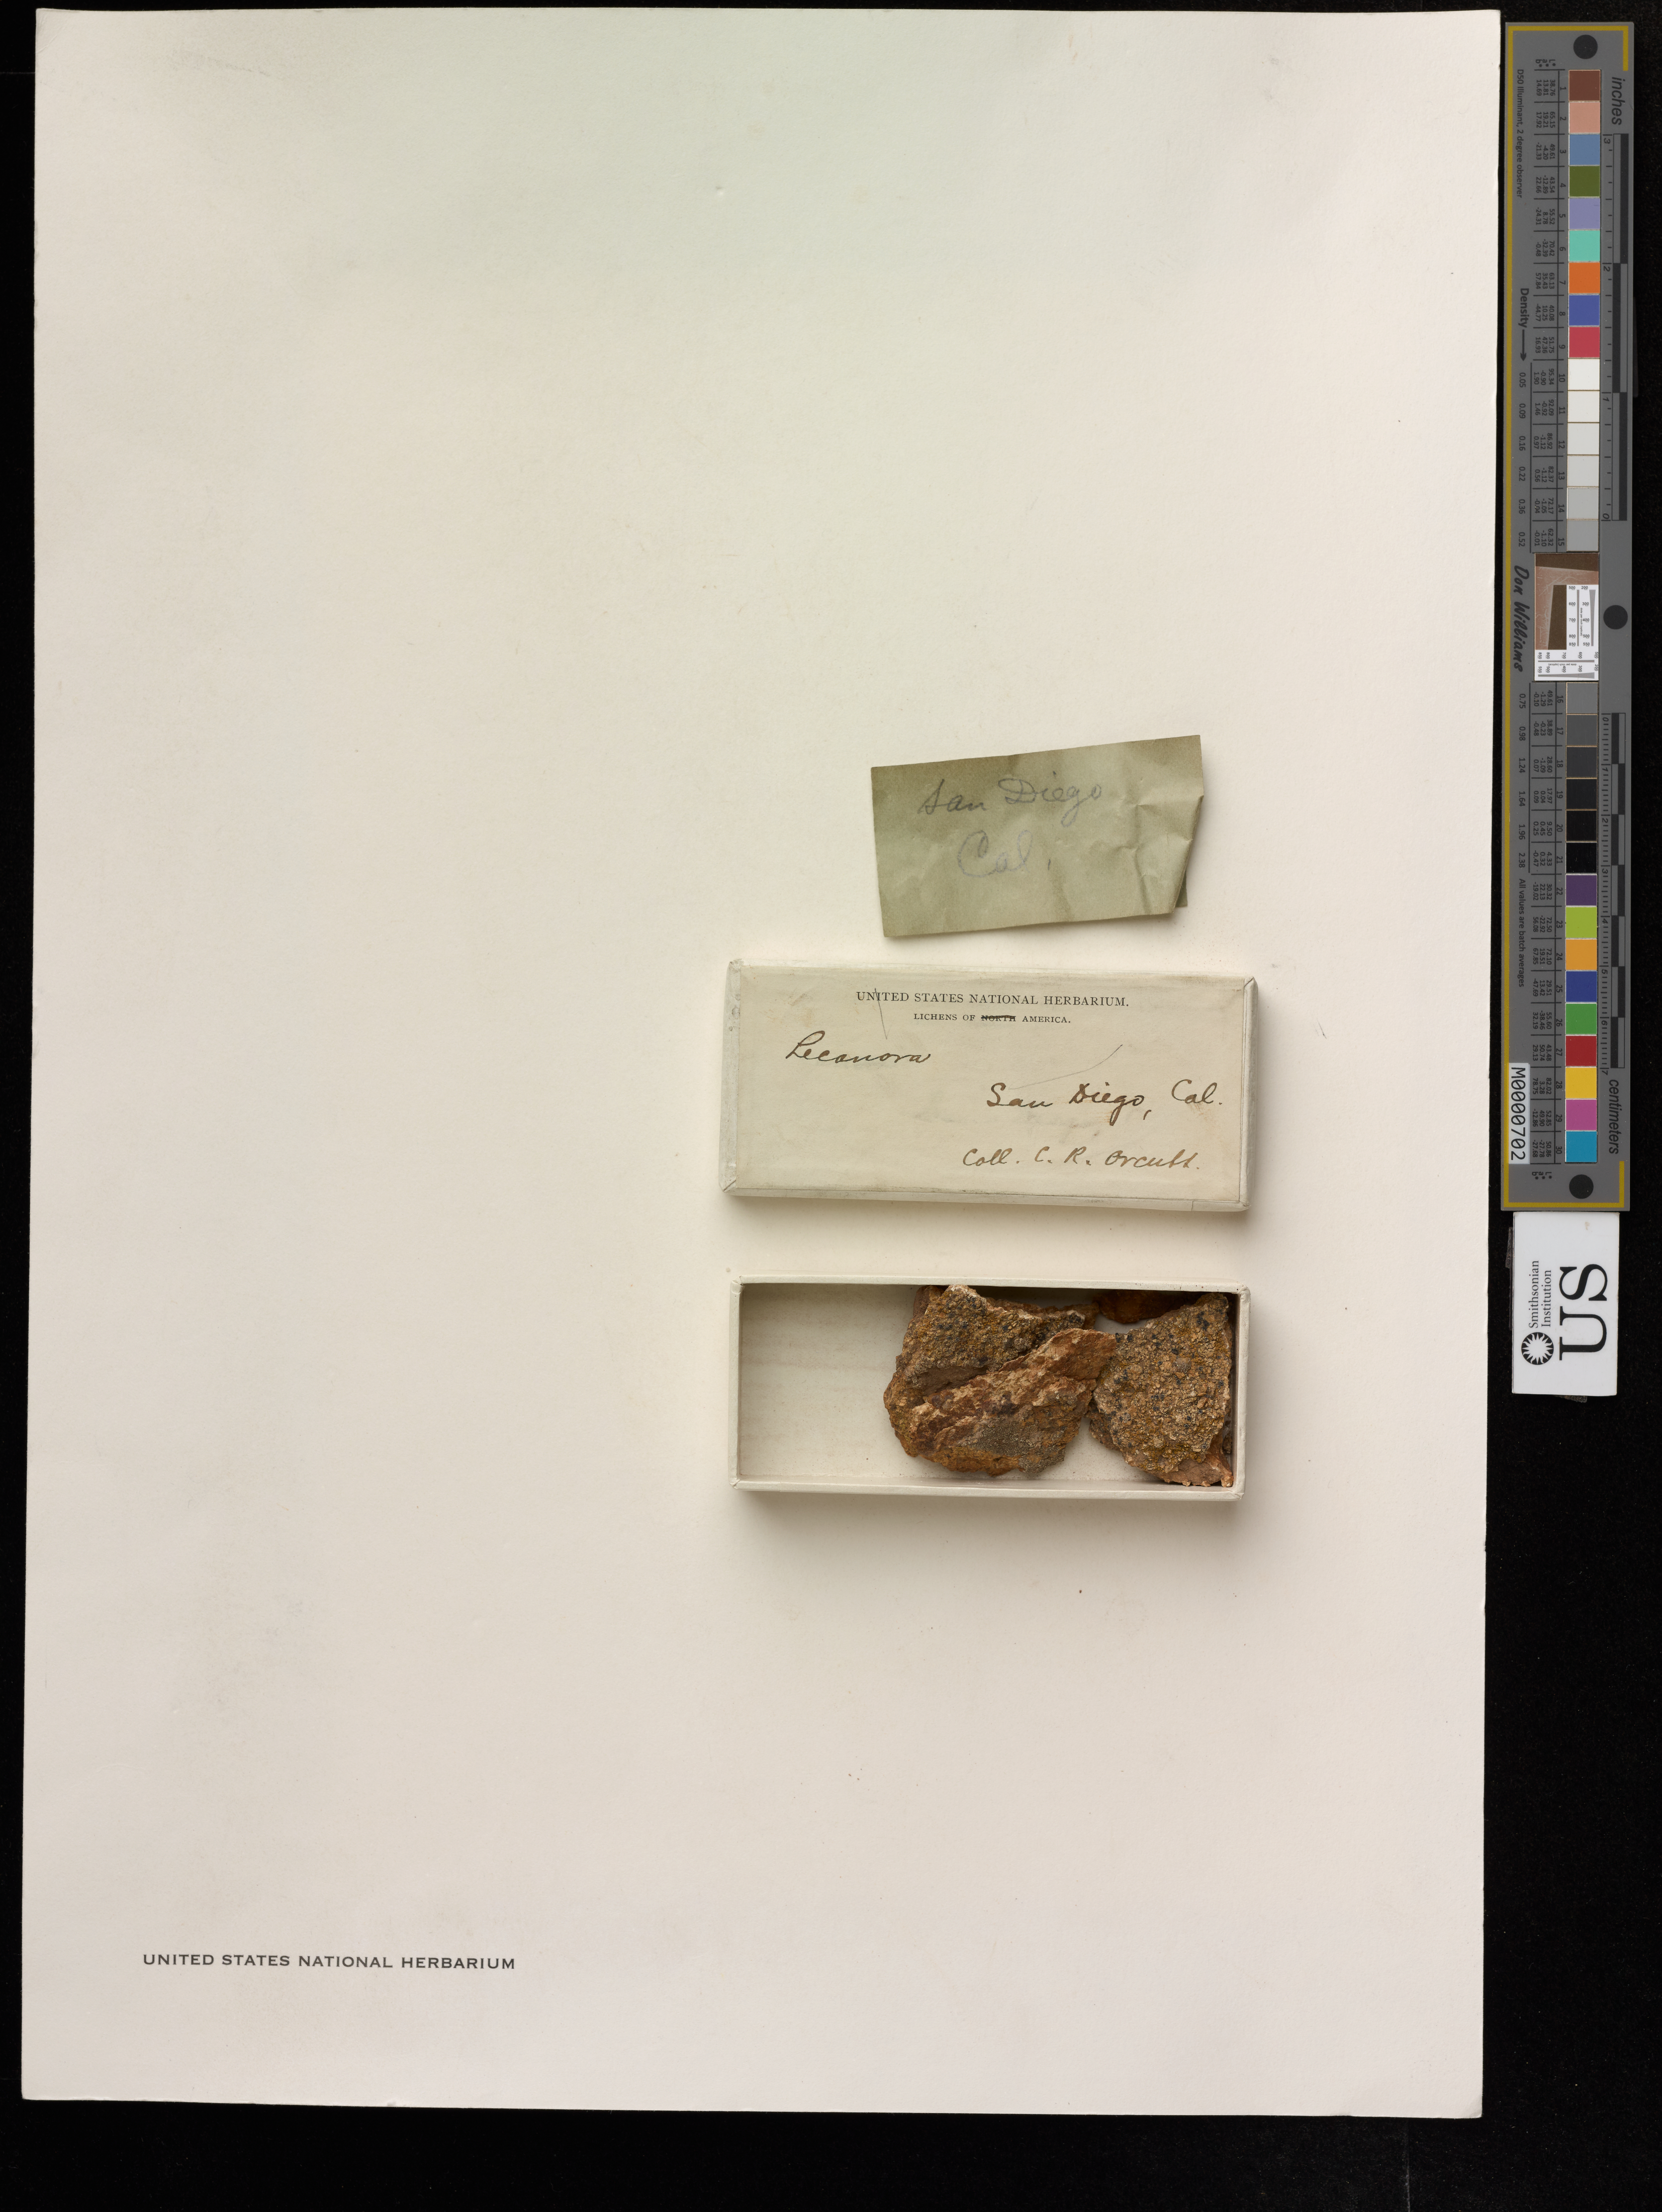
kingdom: Fungi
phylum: Ascomycota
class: Lecanoromycetes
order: Lecanorales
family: Lecanoraceae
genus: Lecanora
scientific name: Lecanora sp.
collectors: C. R. Orcutt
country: United States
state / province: California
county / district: San Diego